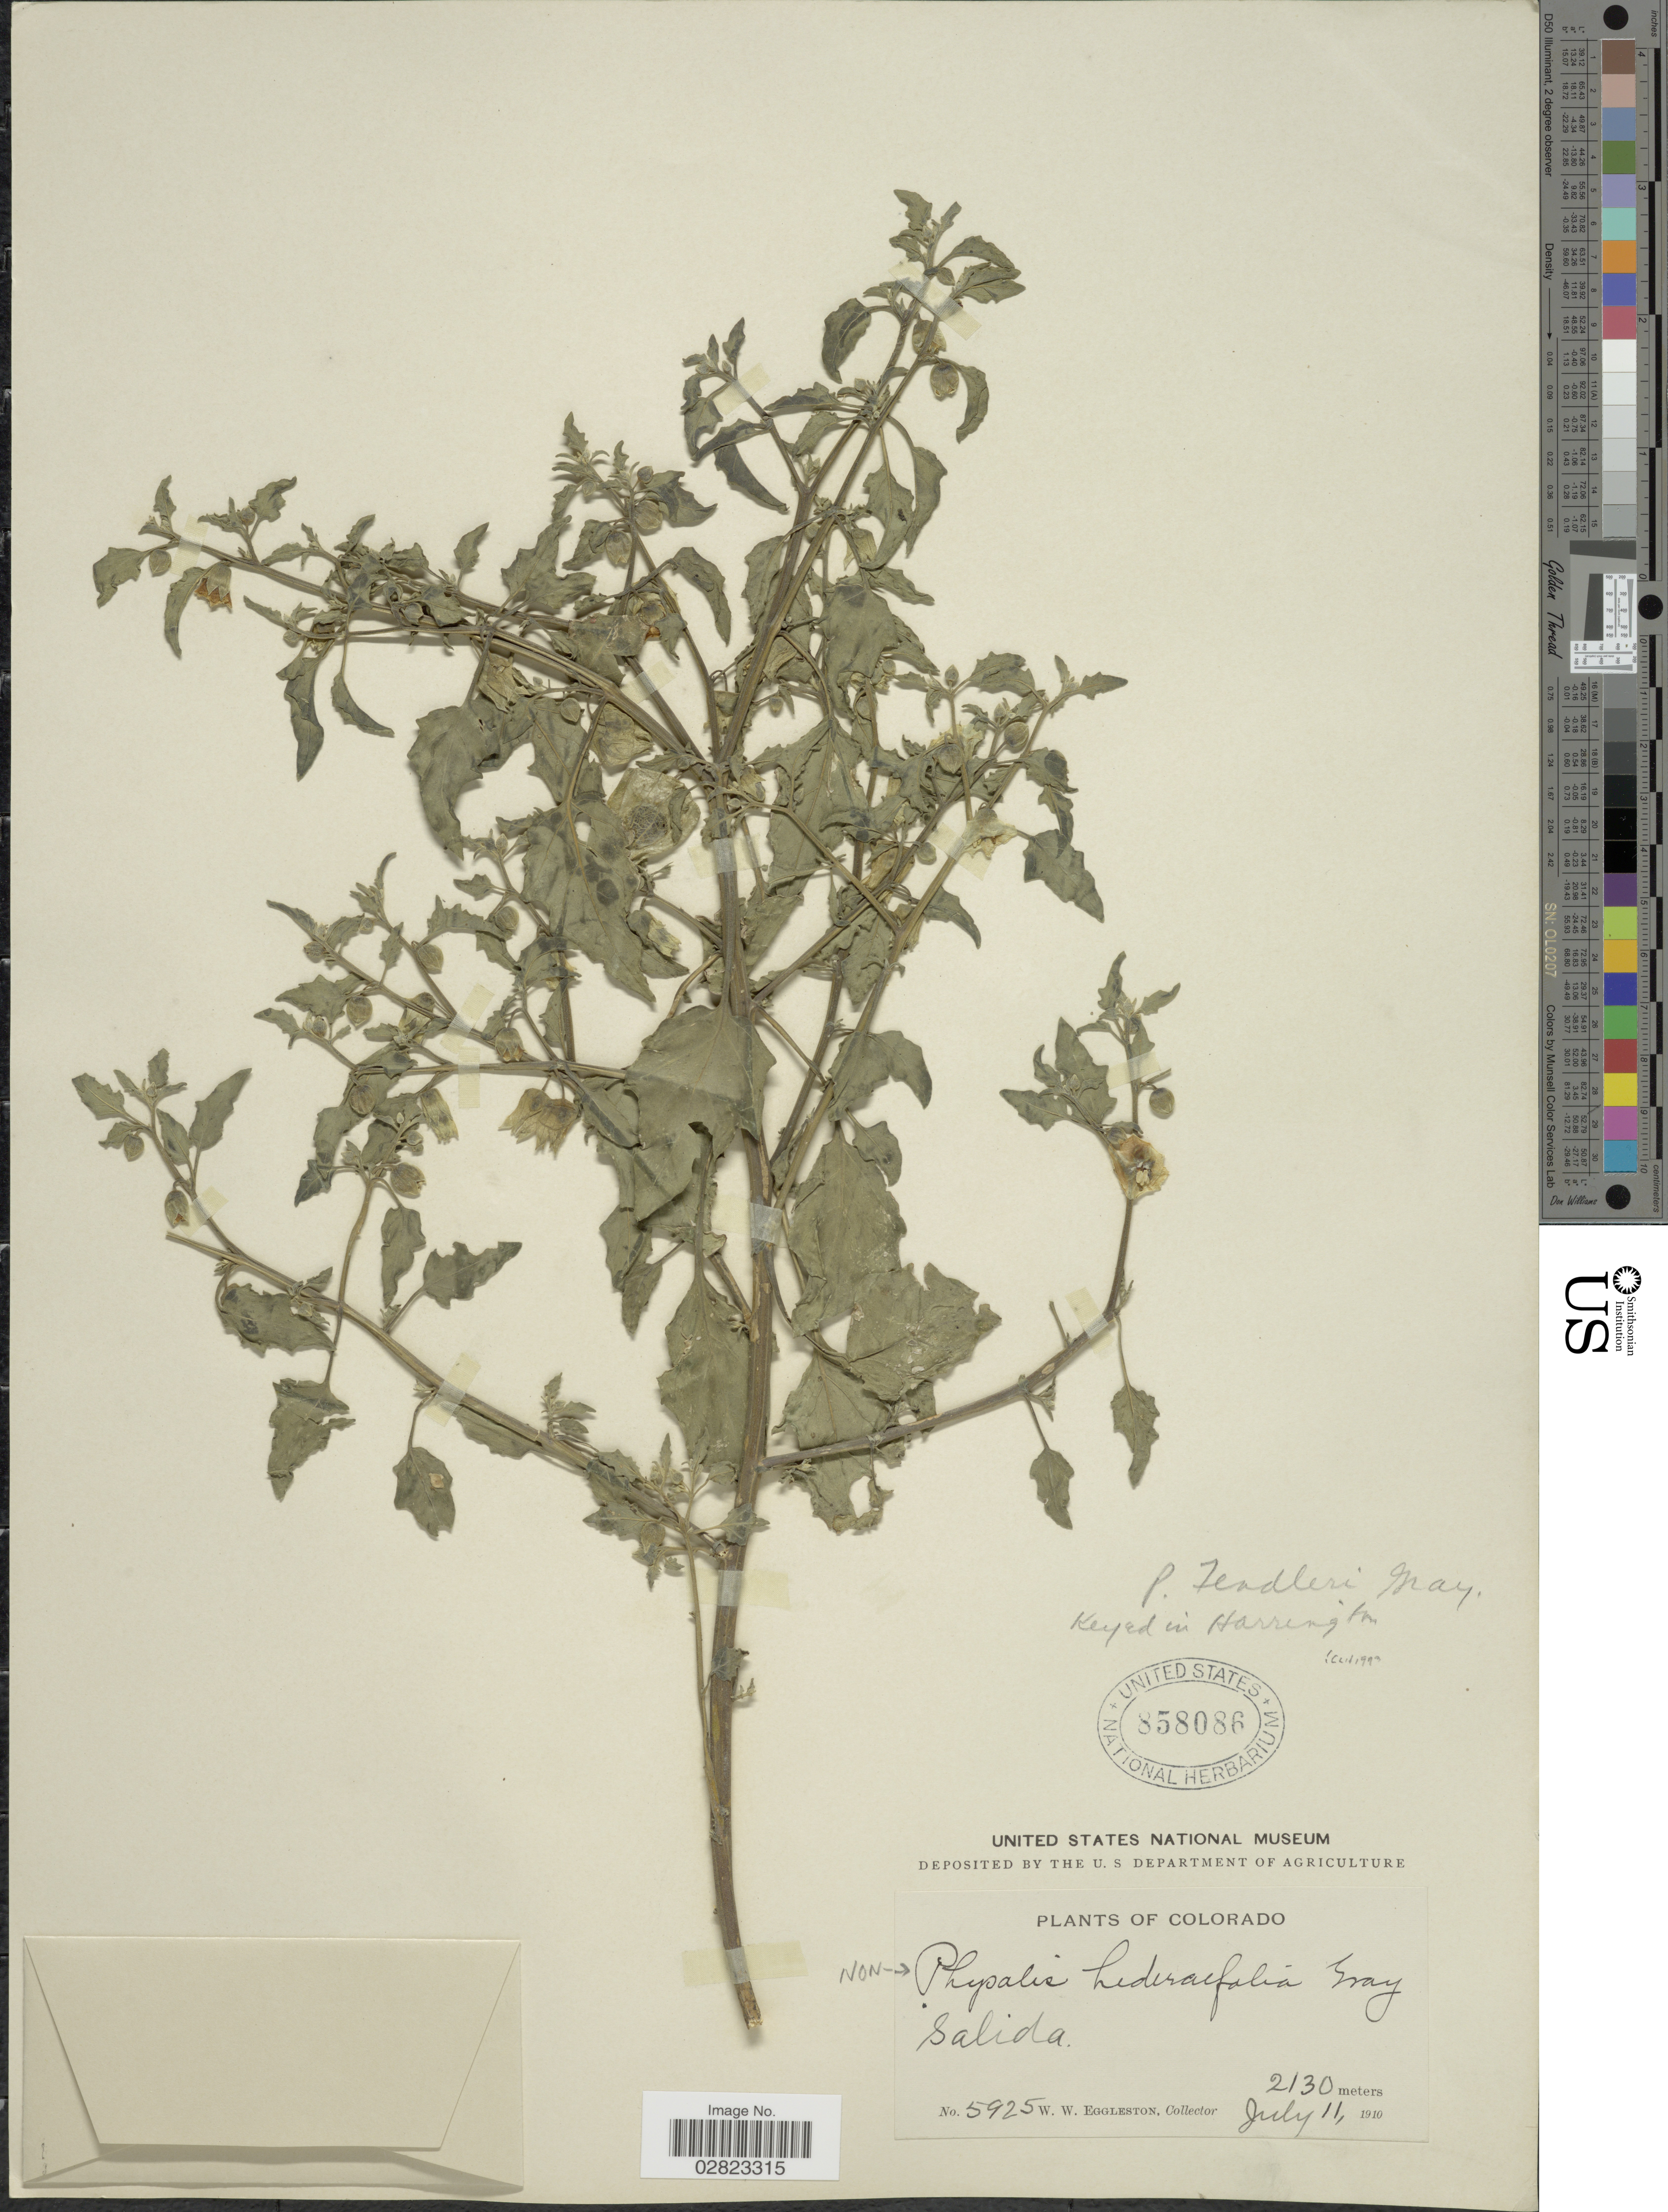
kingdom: Plantae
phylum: Tracheophyta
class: Magnoliopsida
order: Solanales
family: Solanaceae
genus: Physalis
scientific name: Physalis fendleri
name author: A. Gray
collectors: W. W. Eggleston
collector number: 5925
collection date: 1910-07-11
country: United States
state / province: Colorado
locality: Salida.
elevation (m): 2130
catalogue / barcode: US 858086